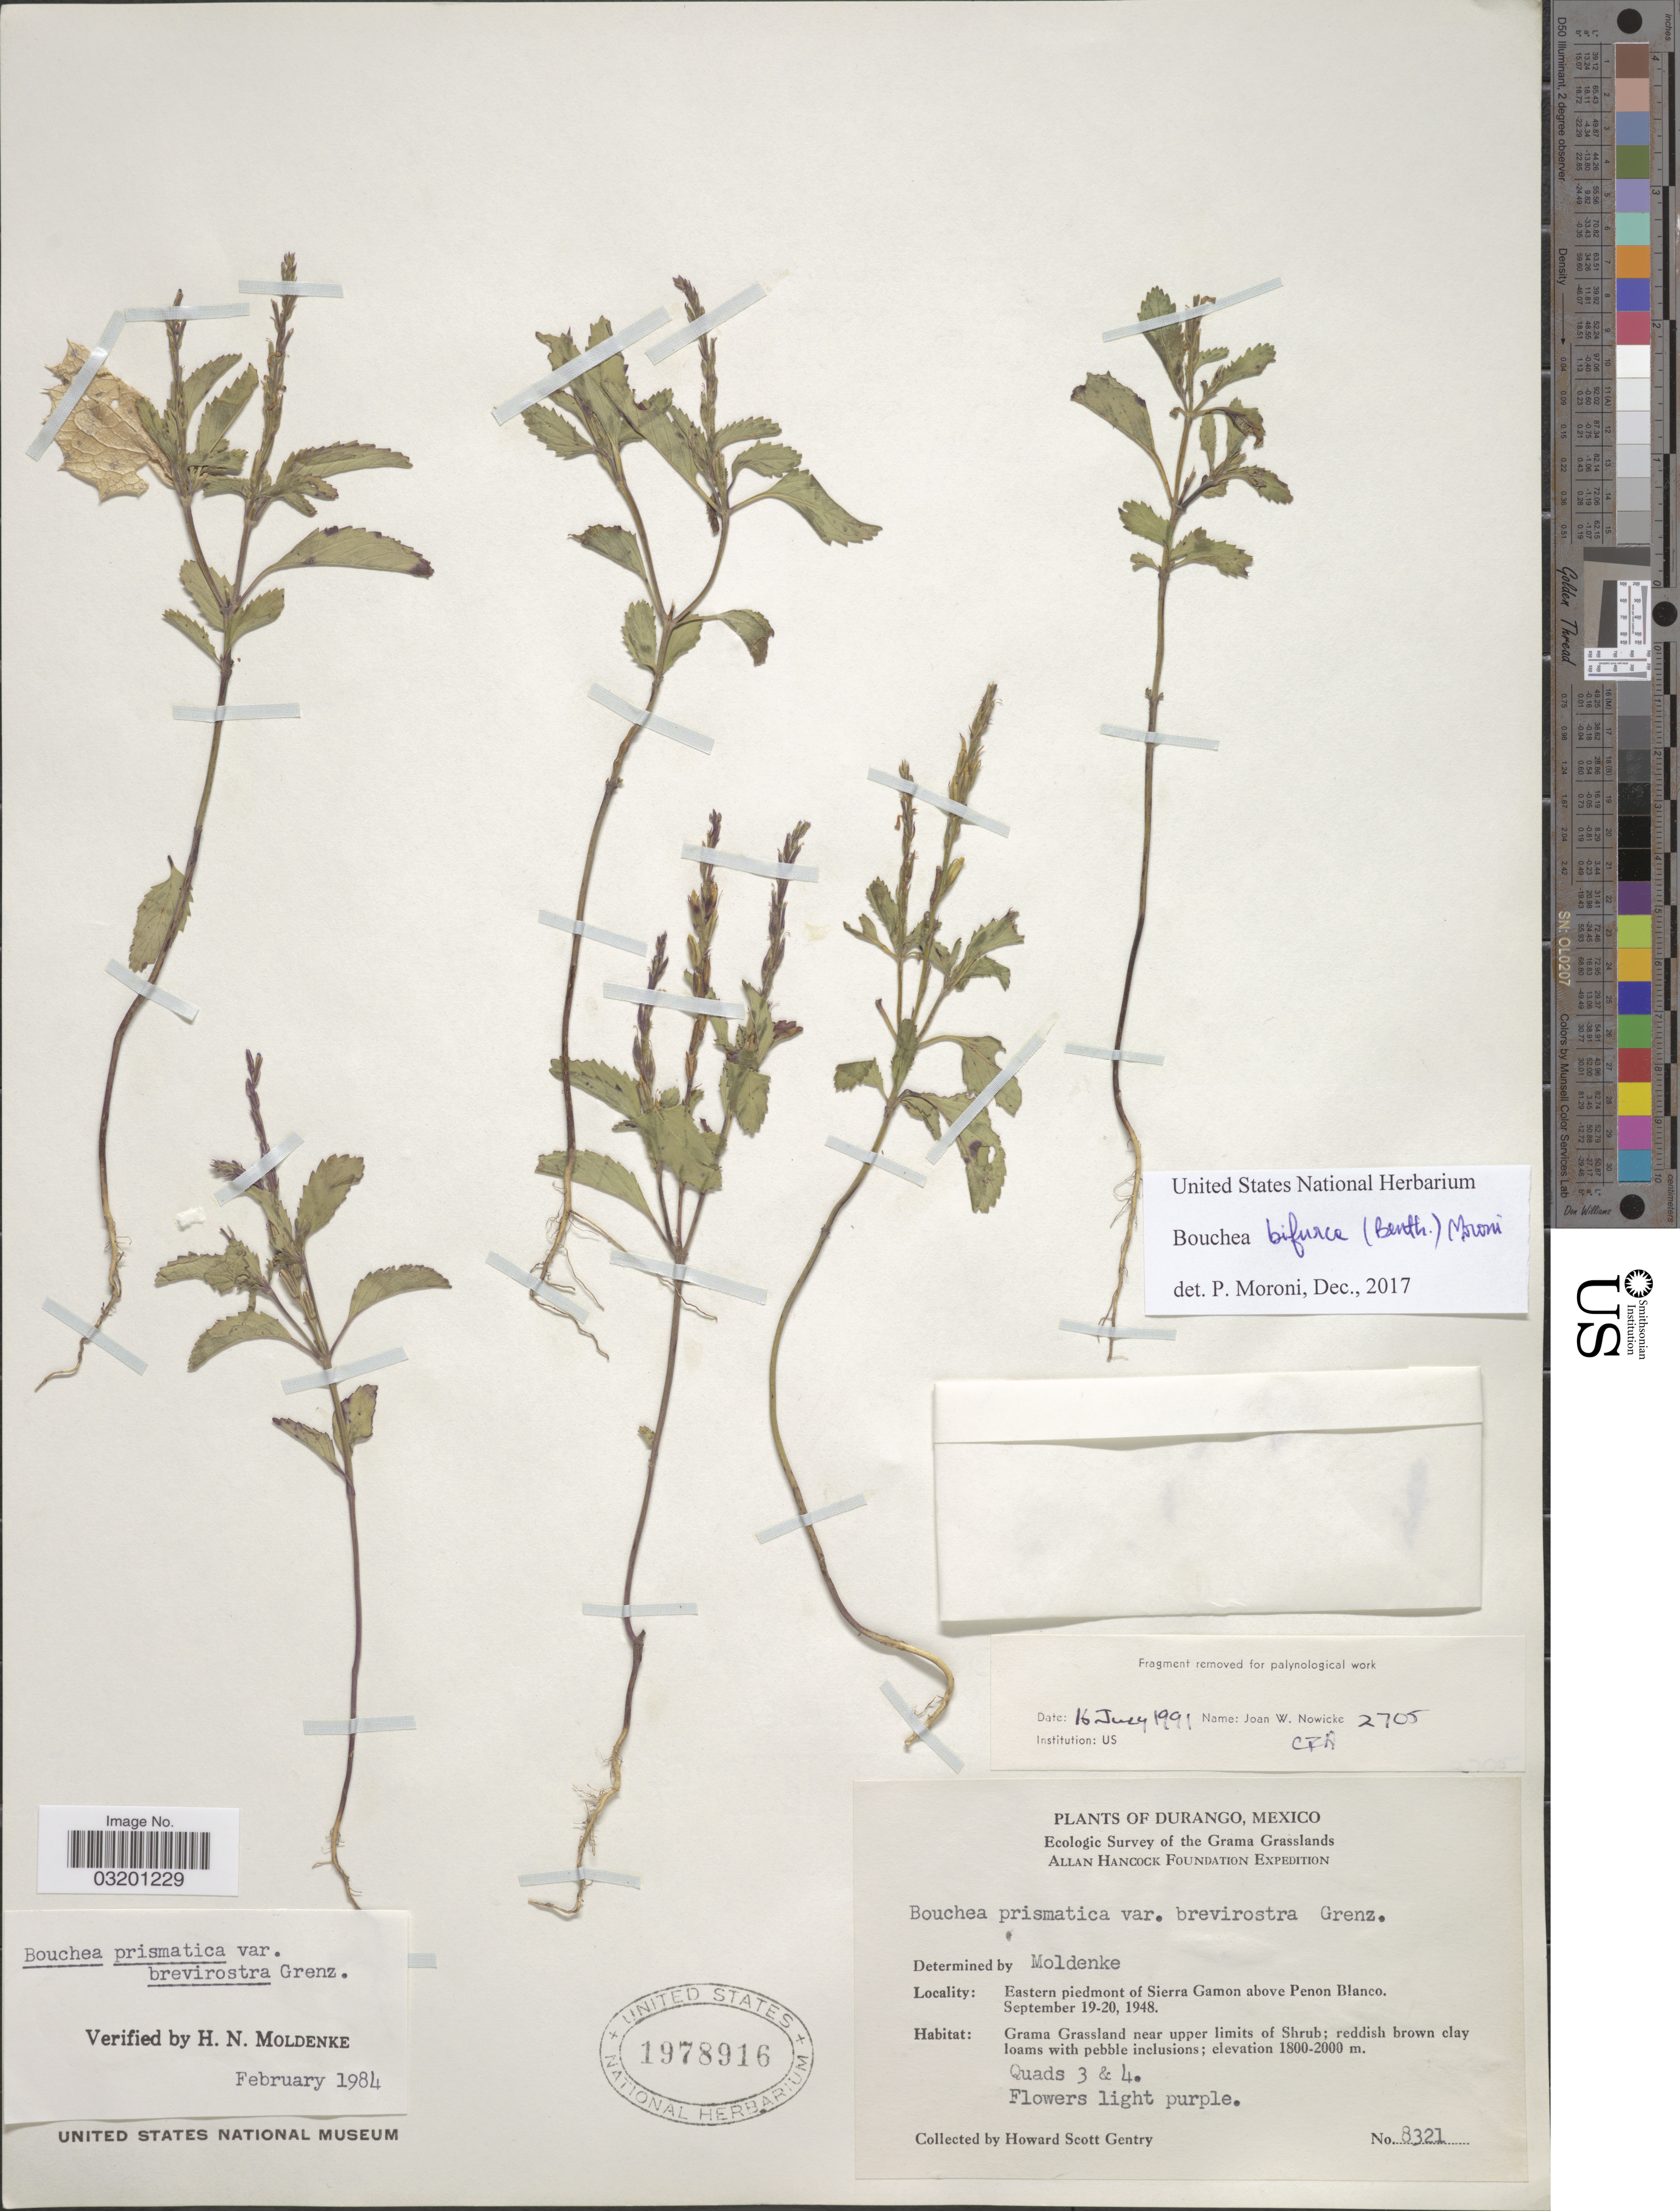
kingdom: Plantae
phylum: Tracheophyta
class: Magnoliopsida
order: Lamiales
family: Verbenaceae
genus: Bouchea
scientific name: Bouchea bifurca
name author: (Benth.) P. Moroni & N. O'Leary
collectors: H. S. Gentry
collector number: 8321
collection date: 1948-09-19/1948-09-20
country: Mexico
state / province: Durango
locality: Eastern piedmont of Sierra Gamon above Penon Blanco. Grama Grassland near upper limits of Shrub.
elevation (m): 1800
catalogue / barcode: US 1978916